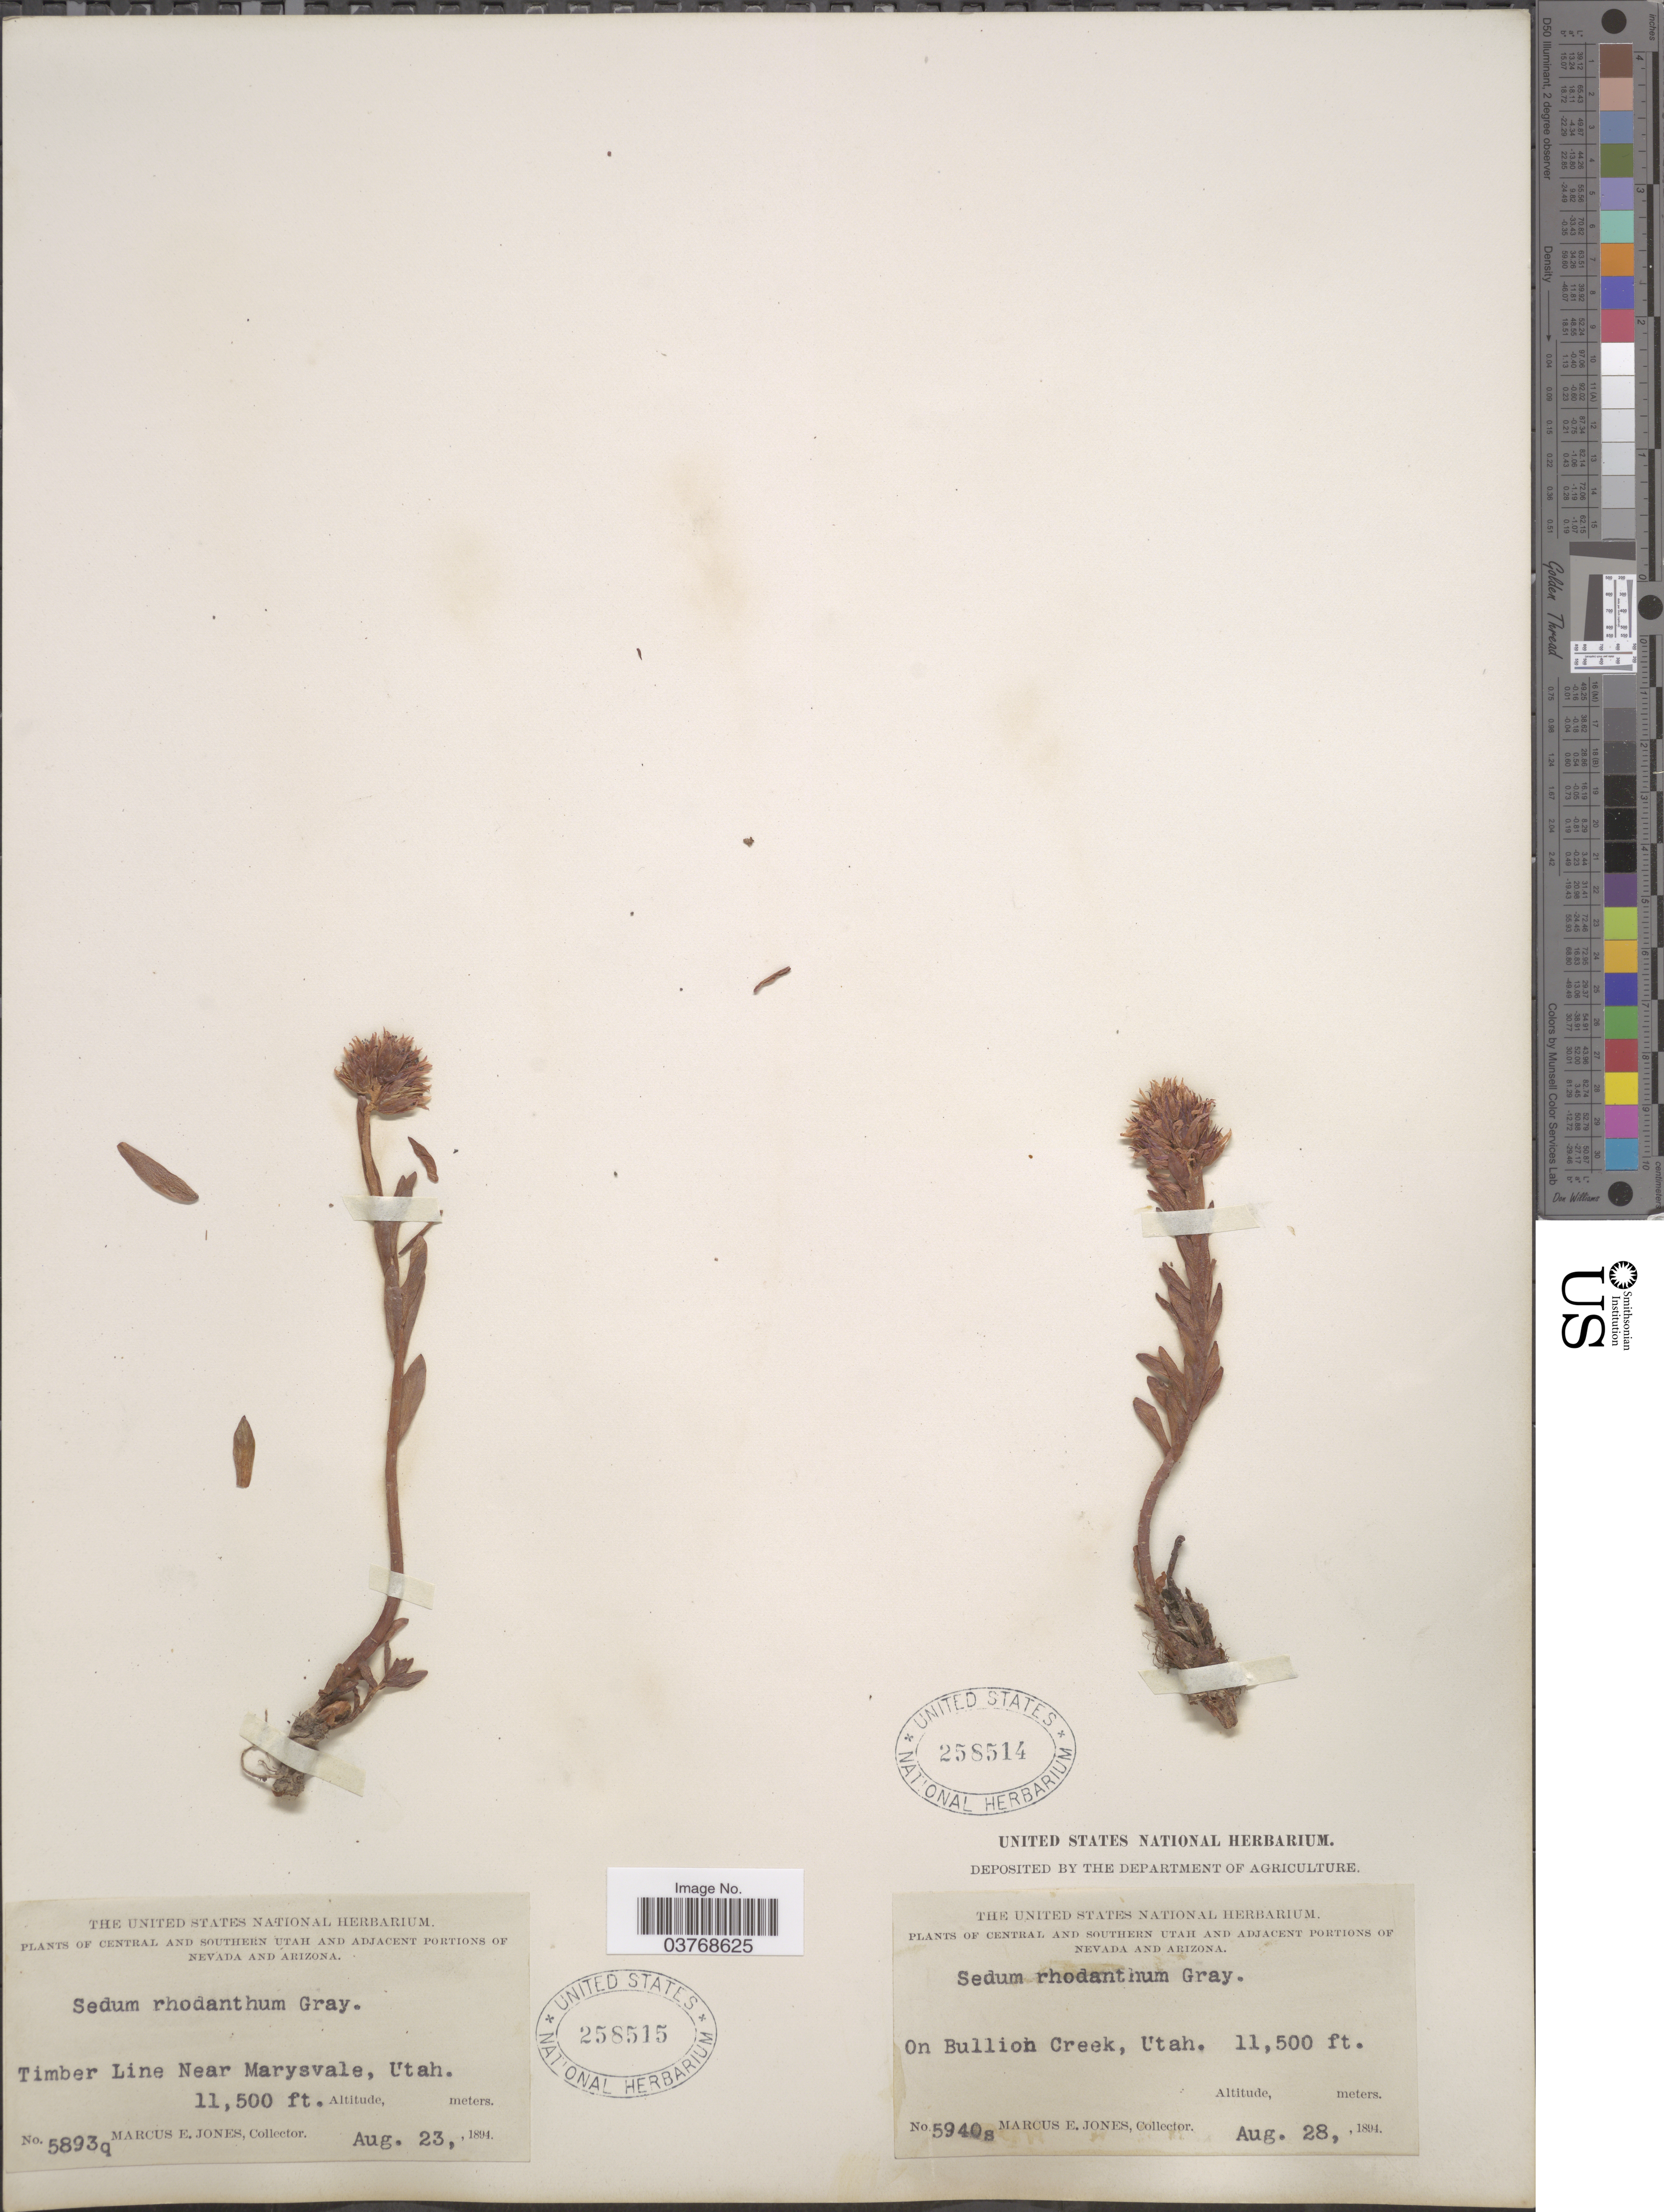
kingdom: Plantae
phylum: Tracheophyta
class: Magnoliopsida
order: Saxifragales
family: Crassulaceae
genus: Rhodiola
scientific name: Rhodiola rhodantha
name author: (A. Gray) H. Jacobsen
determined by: Strong, Mark T., (BOT), Smithsonian Institution - National Museum of Natural History (UNITED STATES)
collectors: M. E. Jones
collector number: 5940s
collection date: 1894-08-28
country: United States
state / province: Utah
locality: Central and Southern Utah. On Bullion Creek.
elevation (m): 3505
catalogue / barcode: US 258514-2